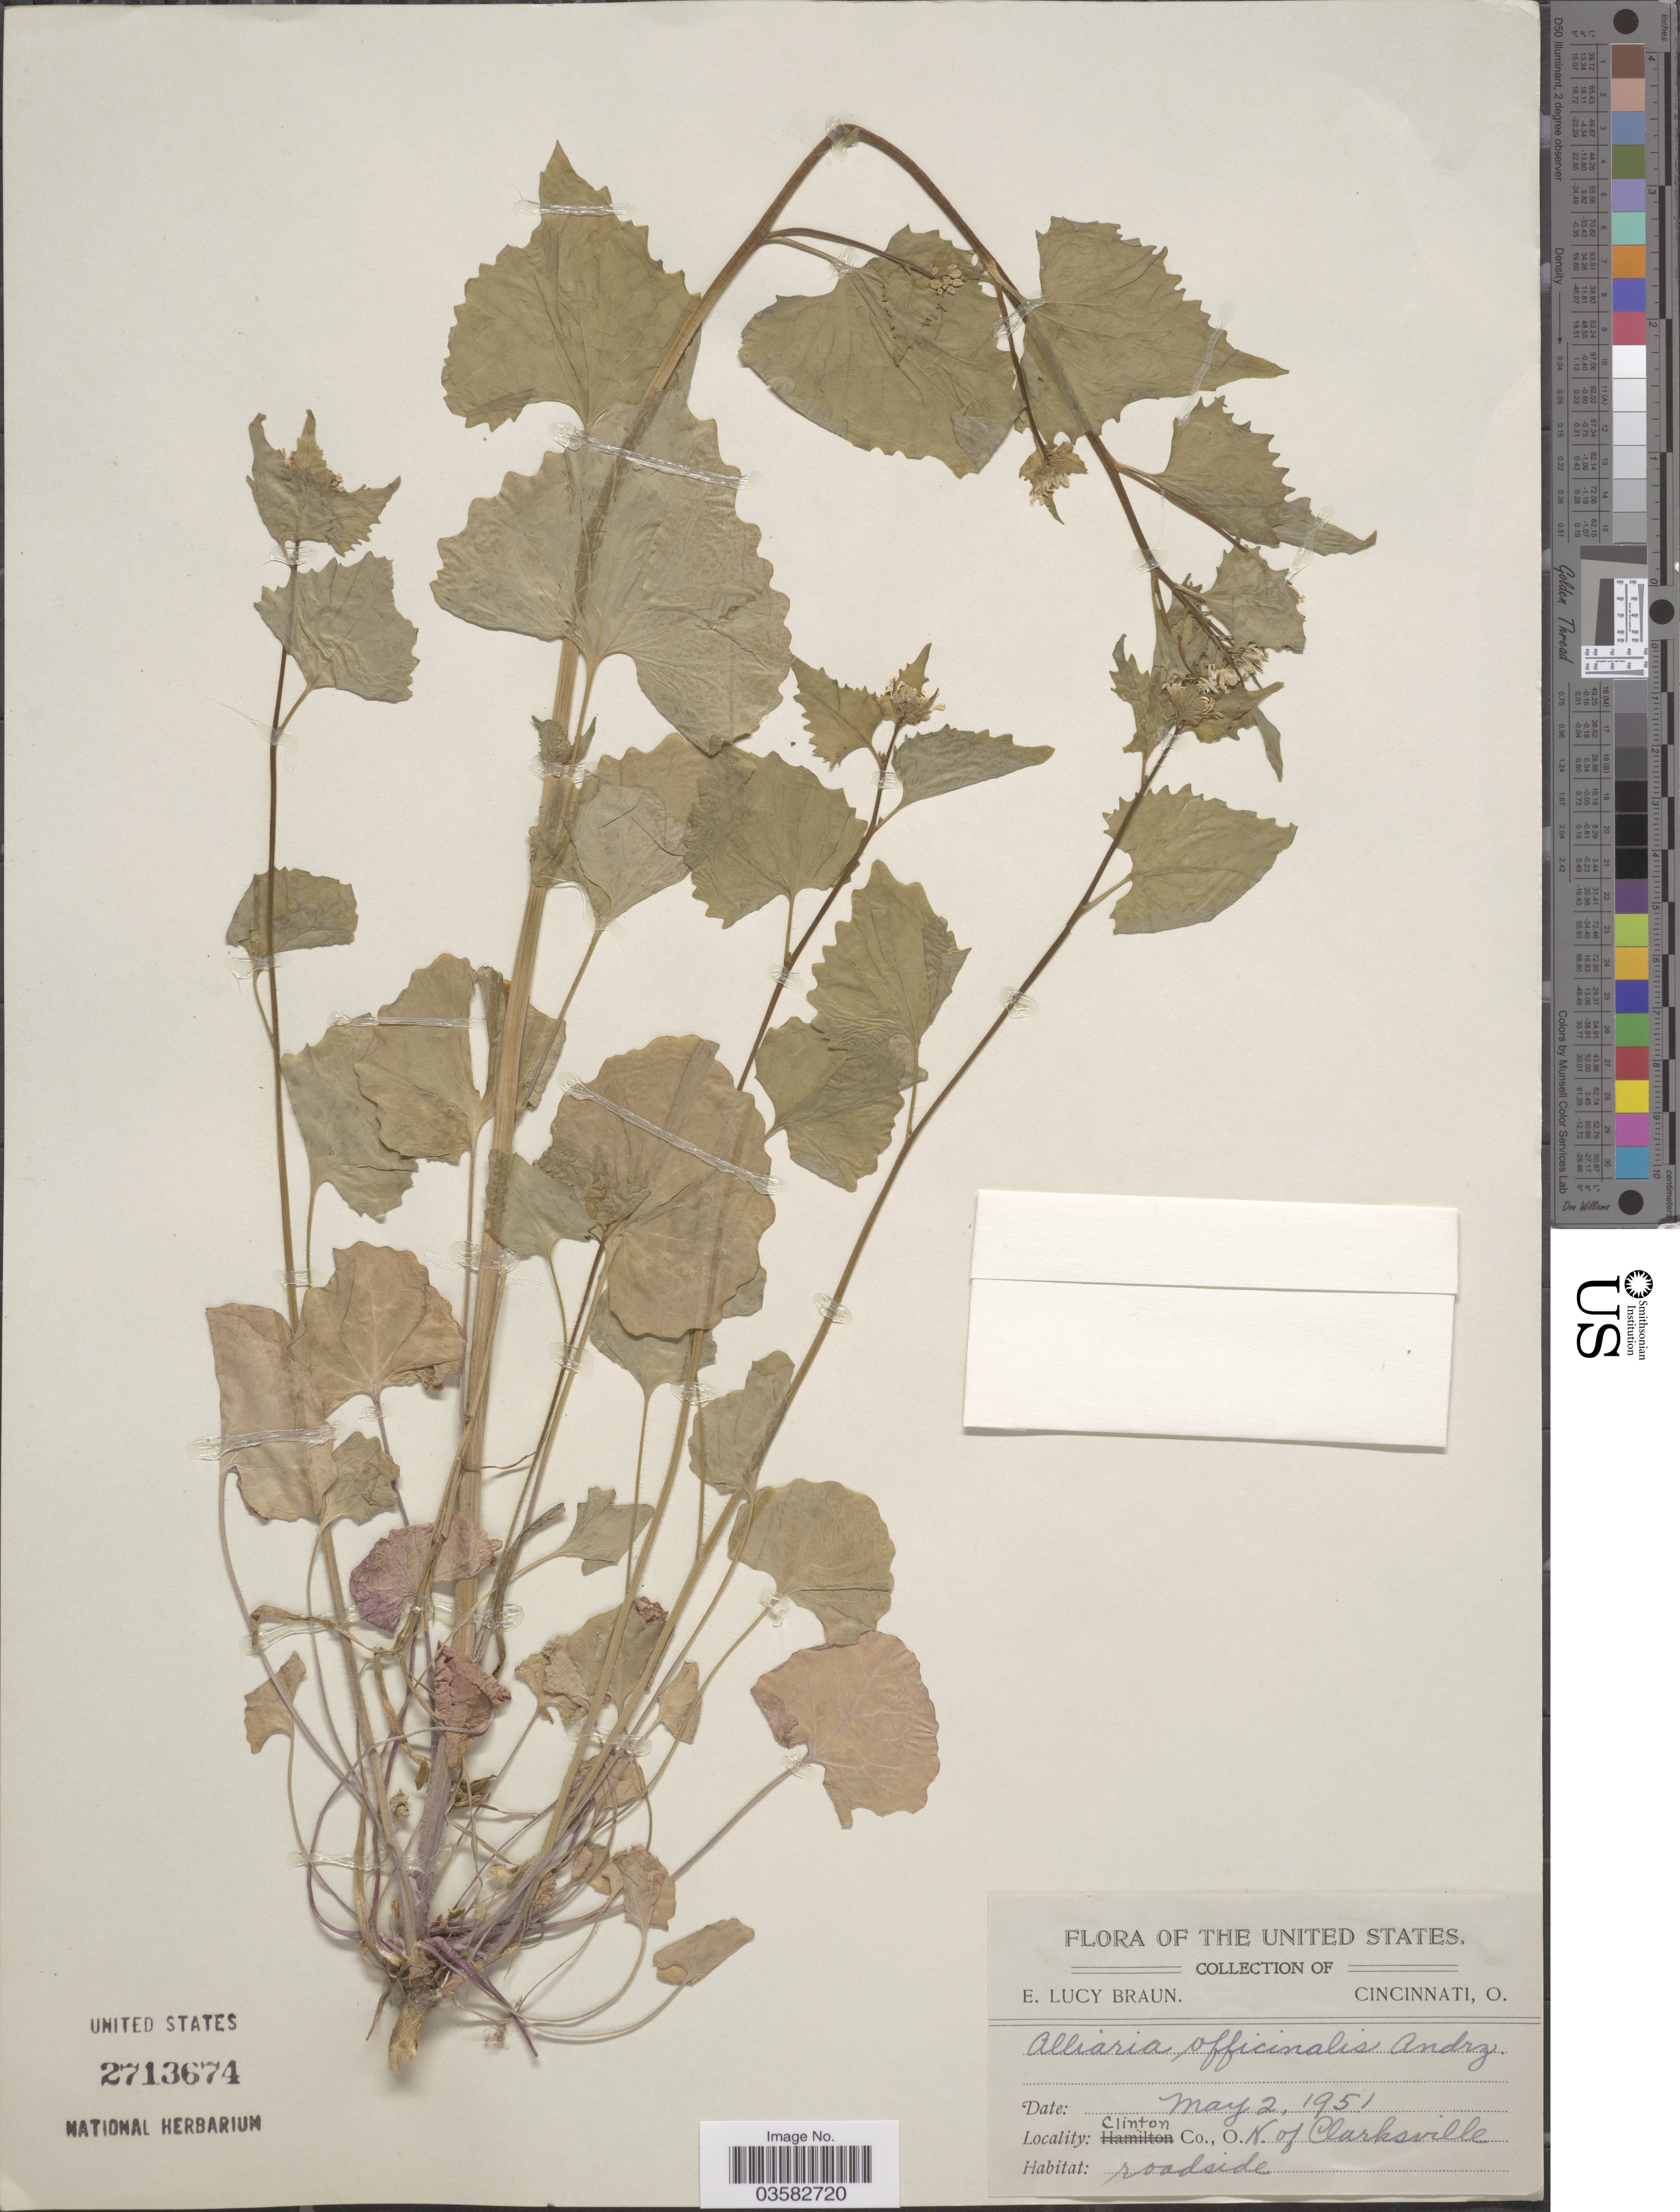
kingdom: Plantae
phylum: Tracheophyta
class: Magnoliopsida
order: Brassicales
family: Brassicaceae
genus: Alliaria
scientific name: Alliaria officinalis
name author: Andrz. ex DC.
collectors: E. L. Braun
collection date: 1951-05-02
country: United States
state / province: Ohio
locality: Clinton Co., N. of Clarksville.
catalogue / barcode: US 2713674